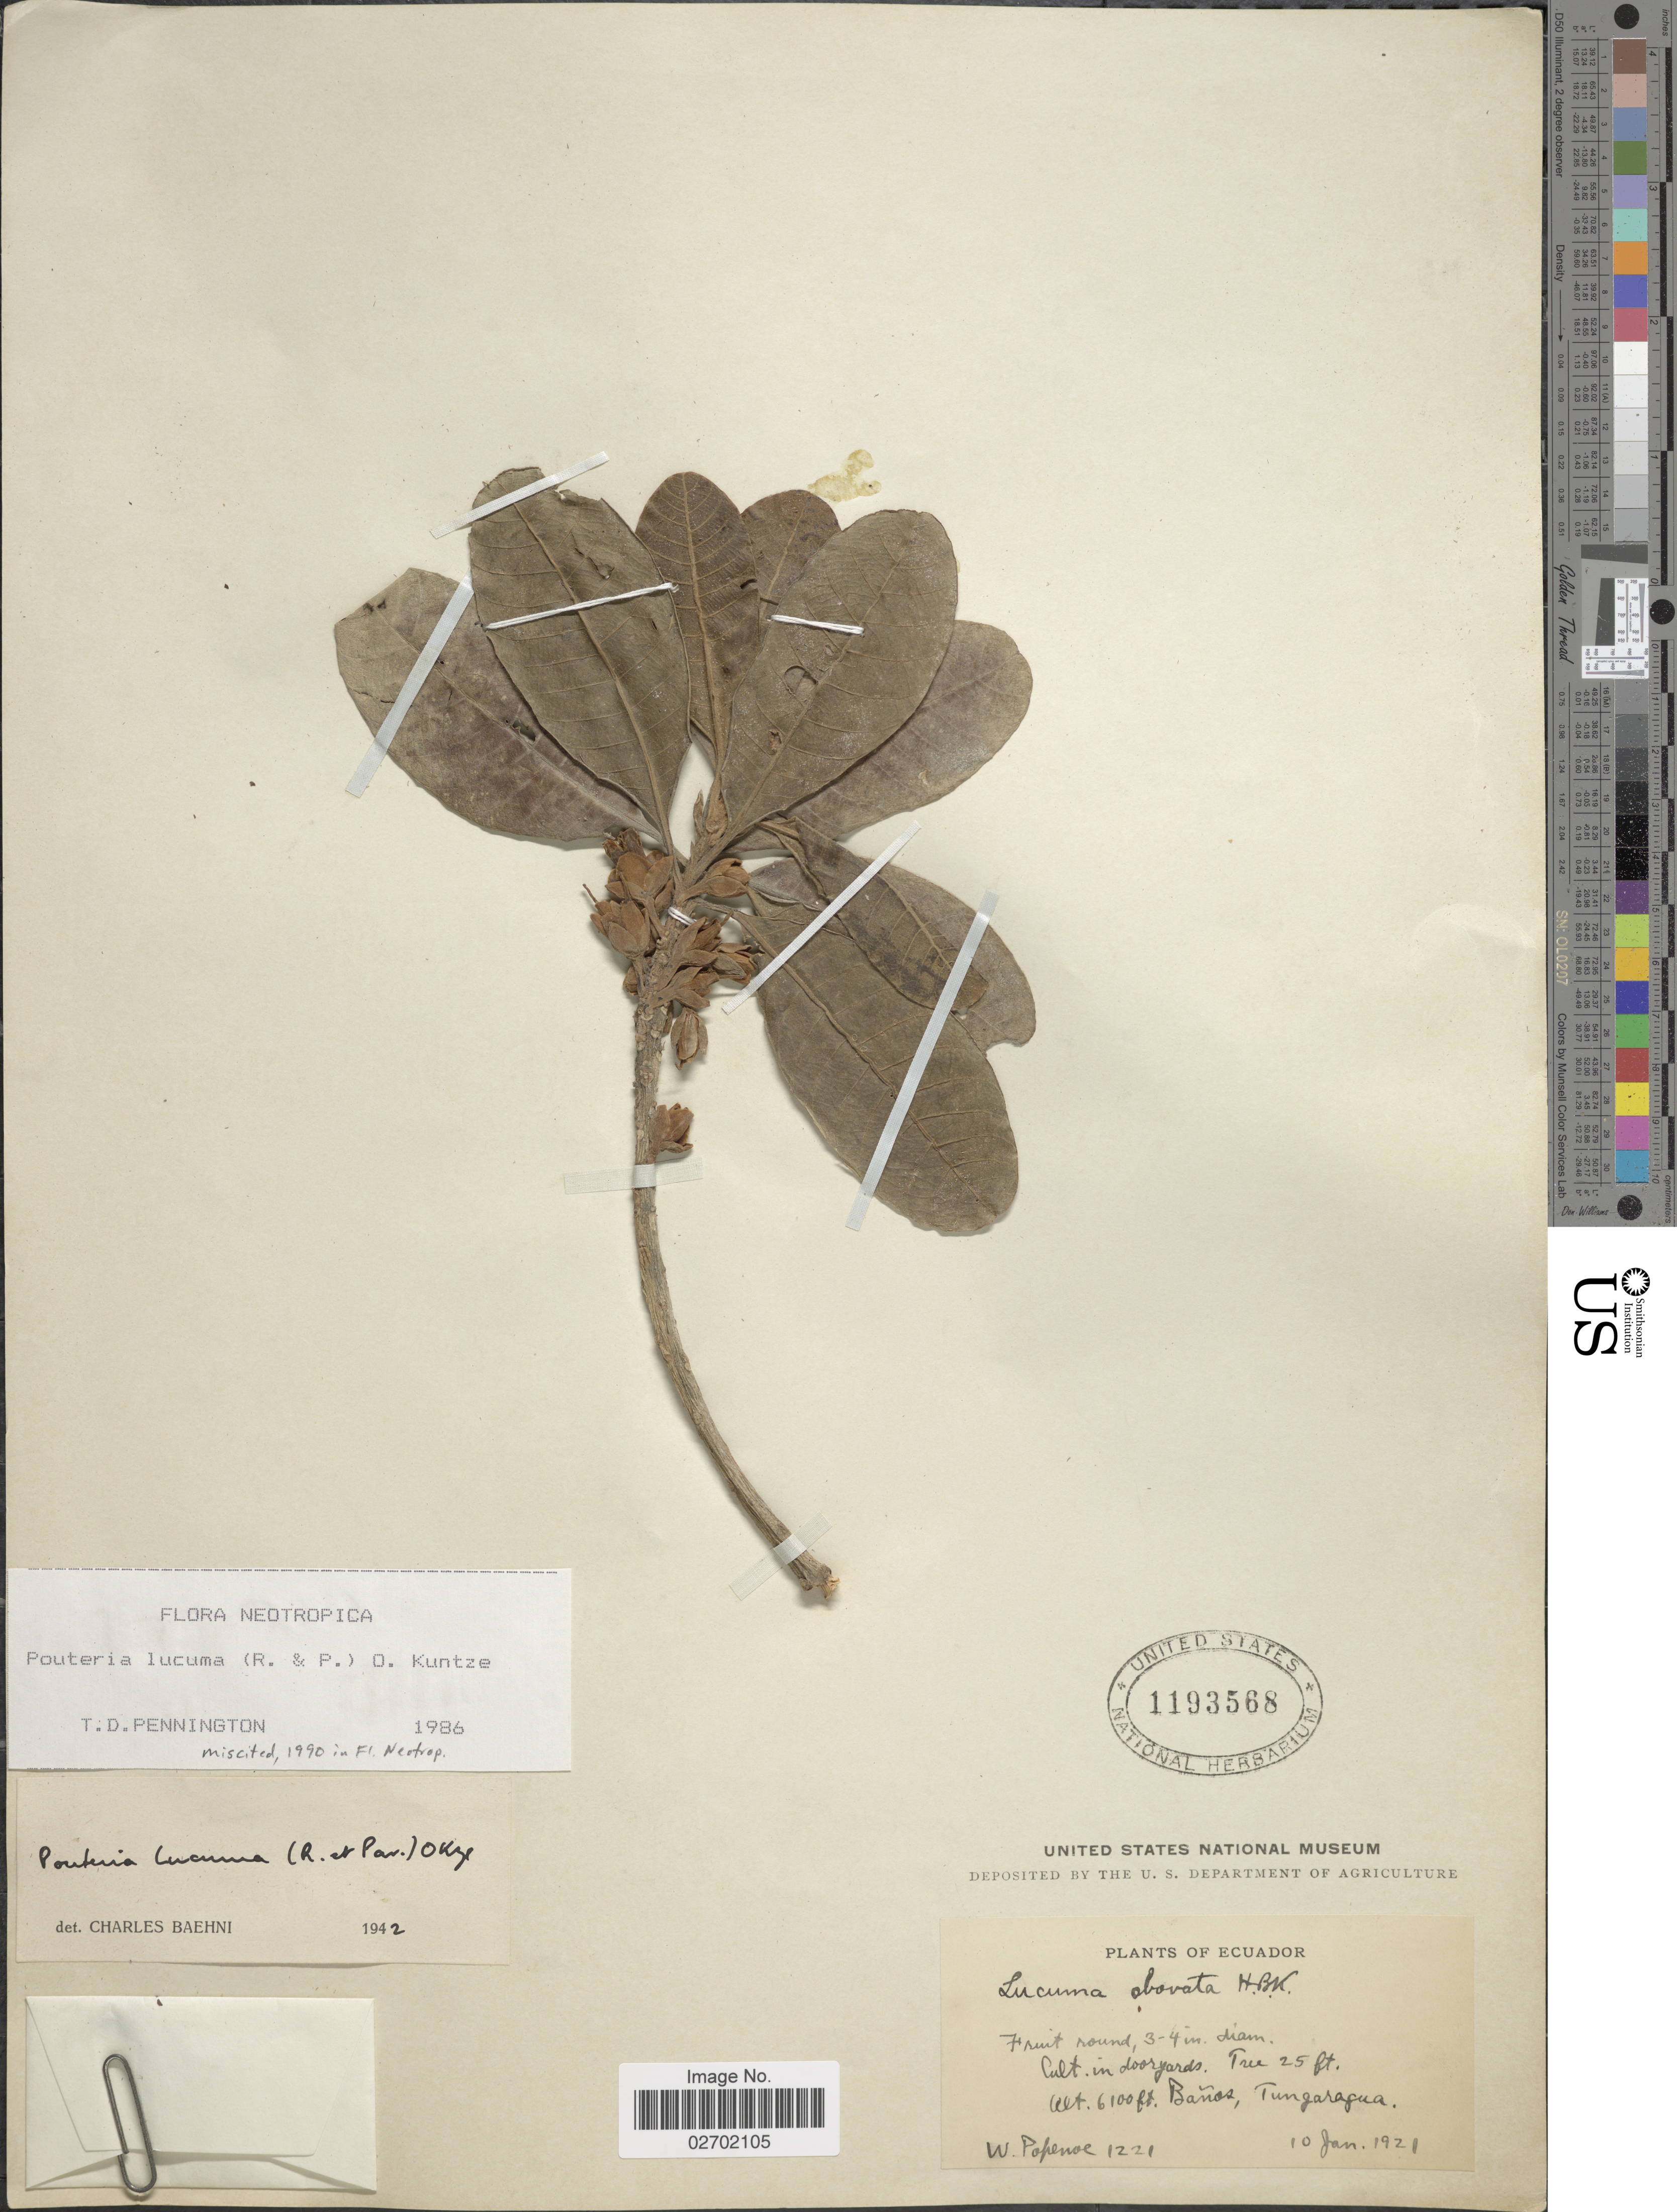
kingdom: Plantae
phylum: Tracheophyta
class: Magnoliopsida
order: Ericales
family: Sapotaceae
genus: Pouteria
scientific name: Pouteria lucuma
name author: (Ruiz & Pav.) Kuntze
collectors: W. Popenoe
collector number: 1221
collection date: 1921-01-10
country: Ecuador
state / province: Tungurahua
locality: Cult in dooryards, Baños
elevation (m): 1859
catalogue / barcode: US 1193568